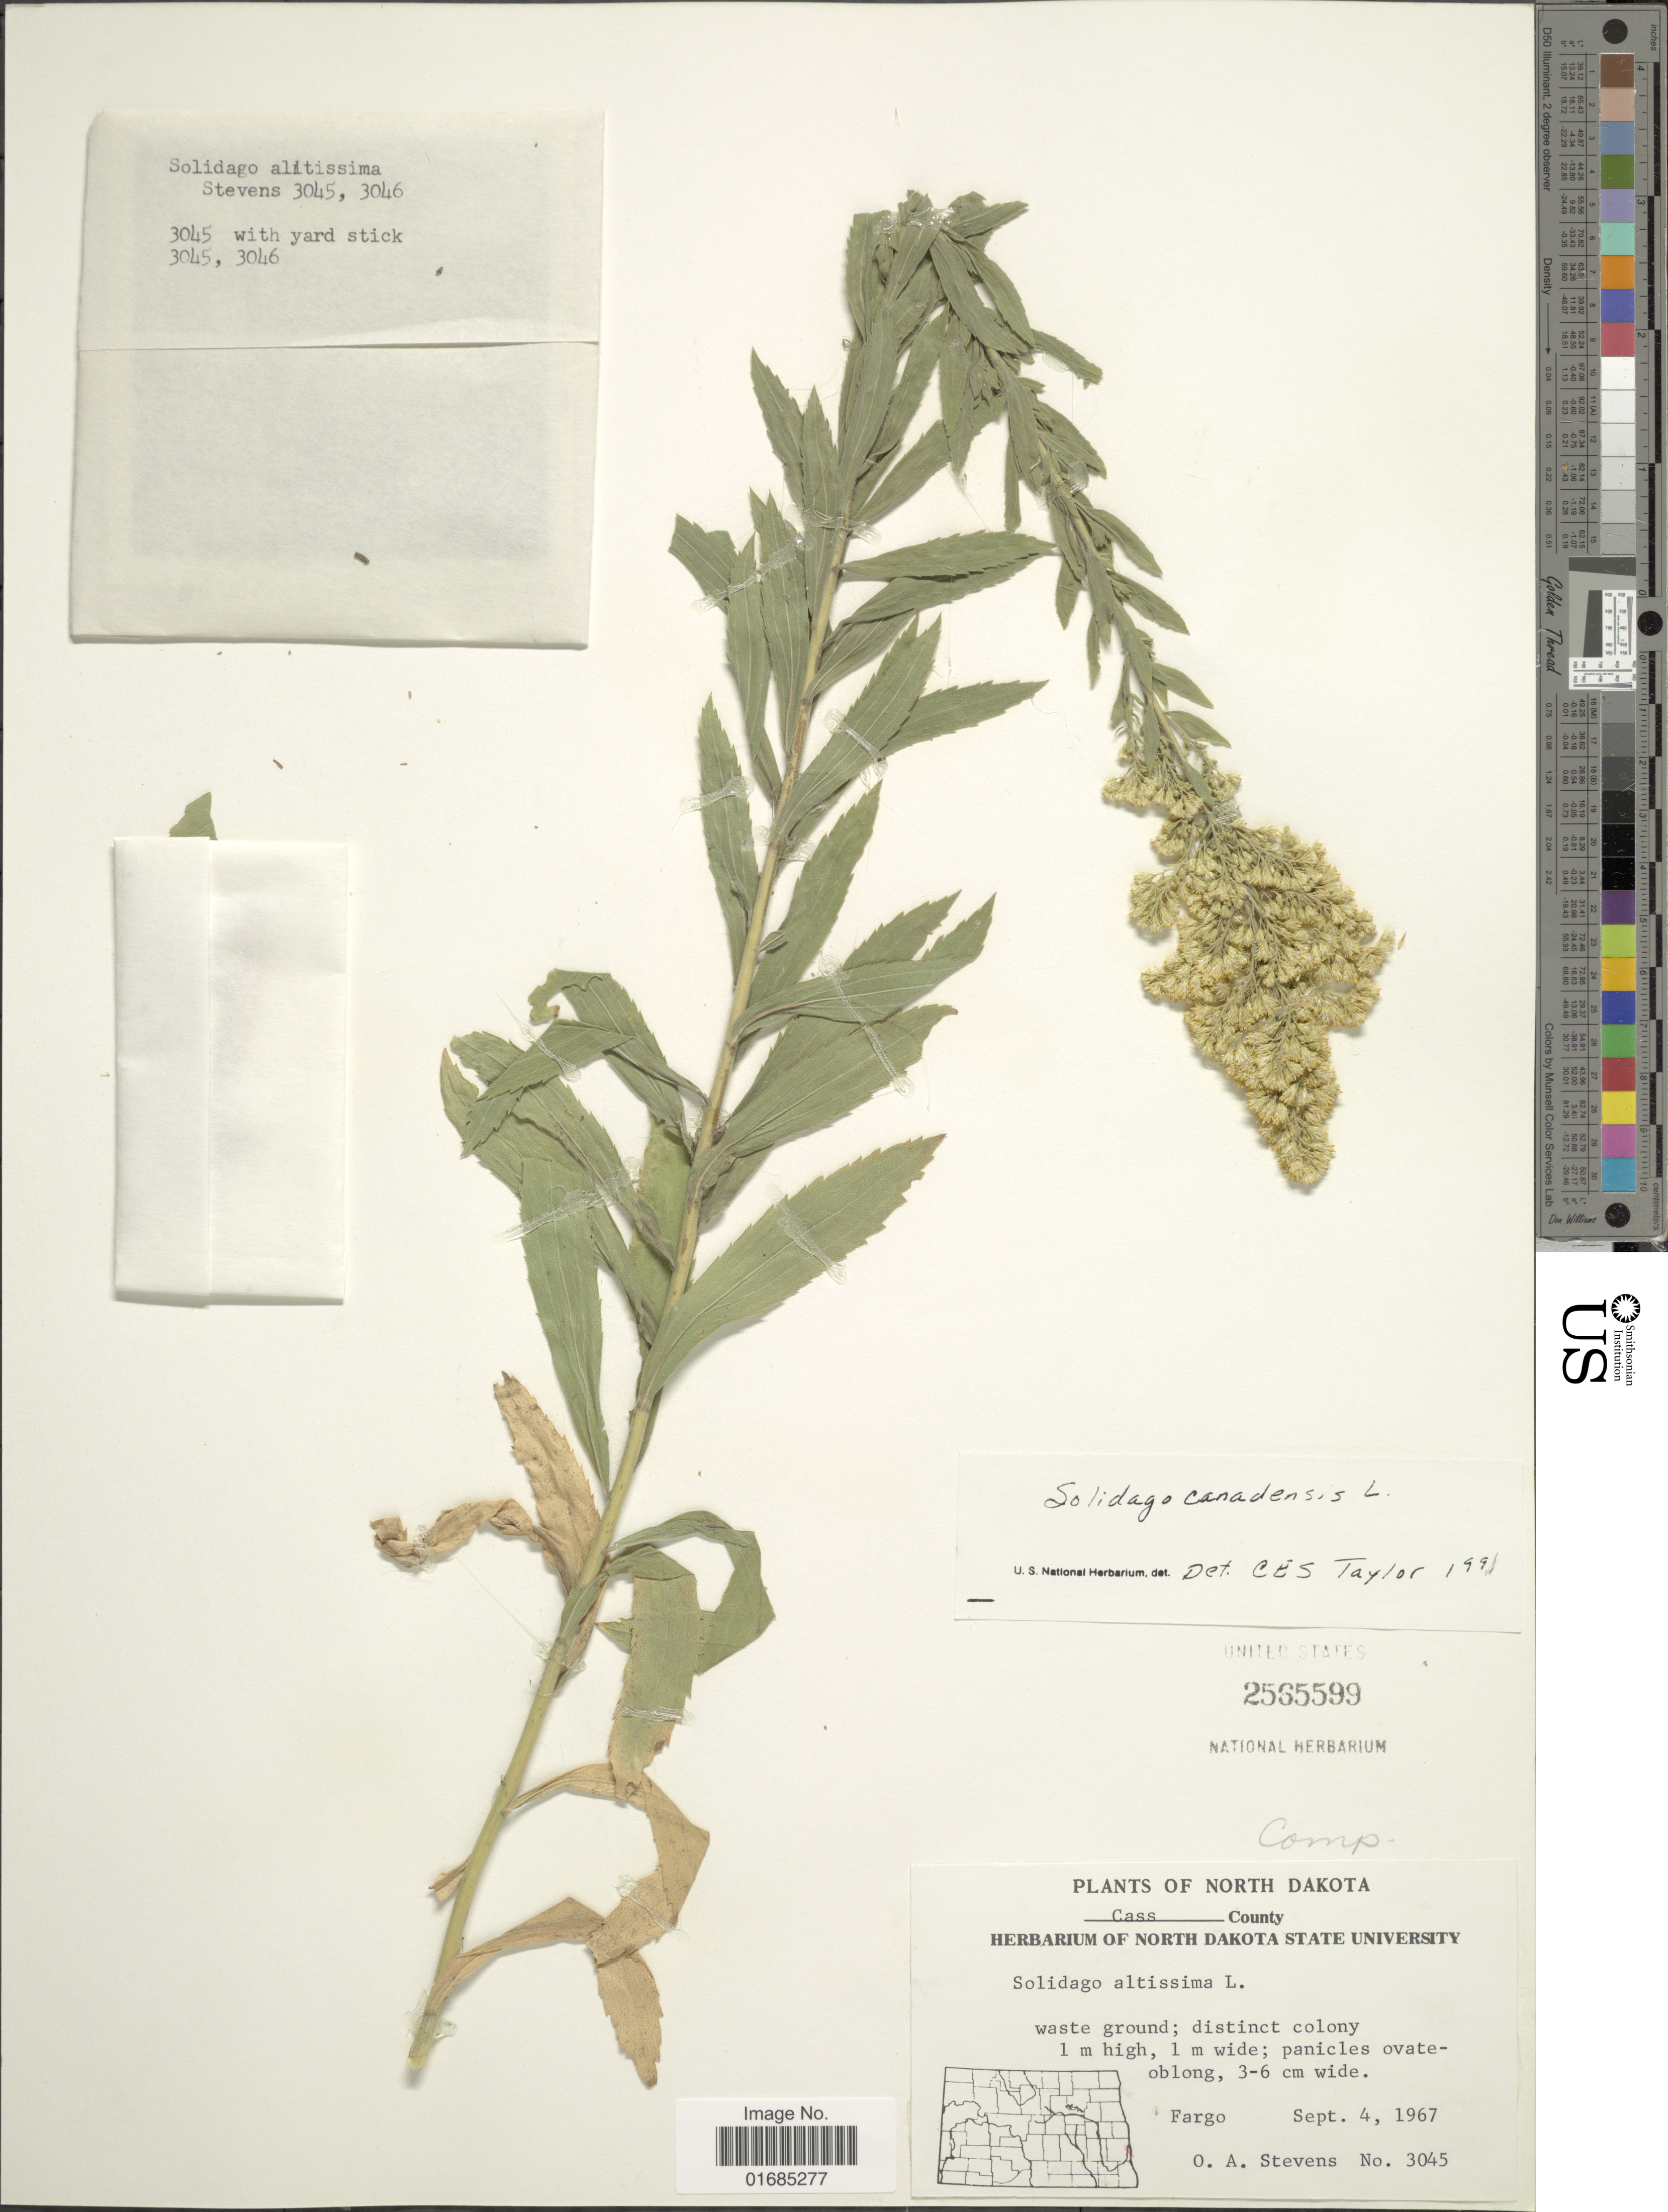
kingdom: Plantae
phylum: Tracheophyta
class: Magnoliopsida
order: Asterales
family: Asteraceae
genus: Solidago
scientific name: Solidago canadensis var. canadensis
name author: L.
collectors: O. A. Stevens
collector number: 3045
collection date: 1967-09-04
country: United States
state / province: North Dakota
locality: Cass County, waste ground; distinct colony, Fargo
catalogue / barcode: US 2565599